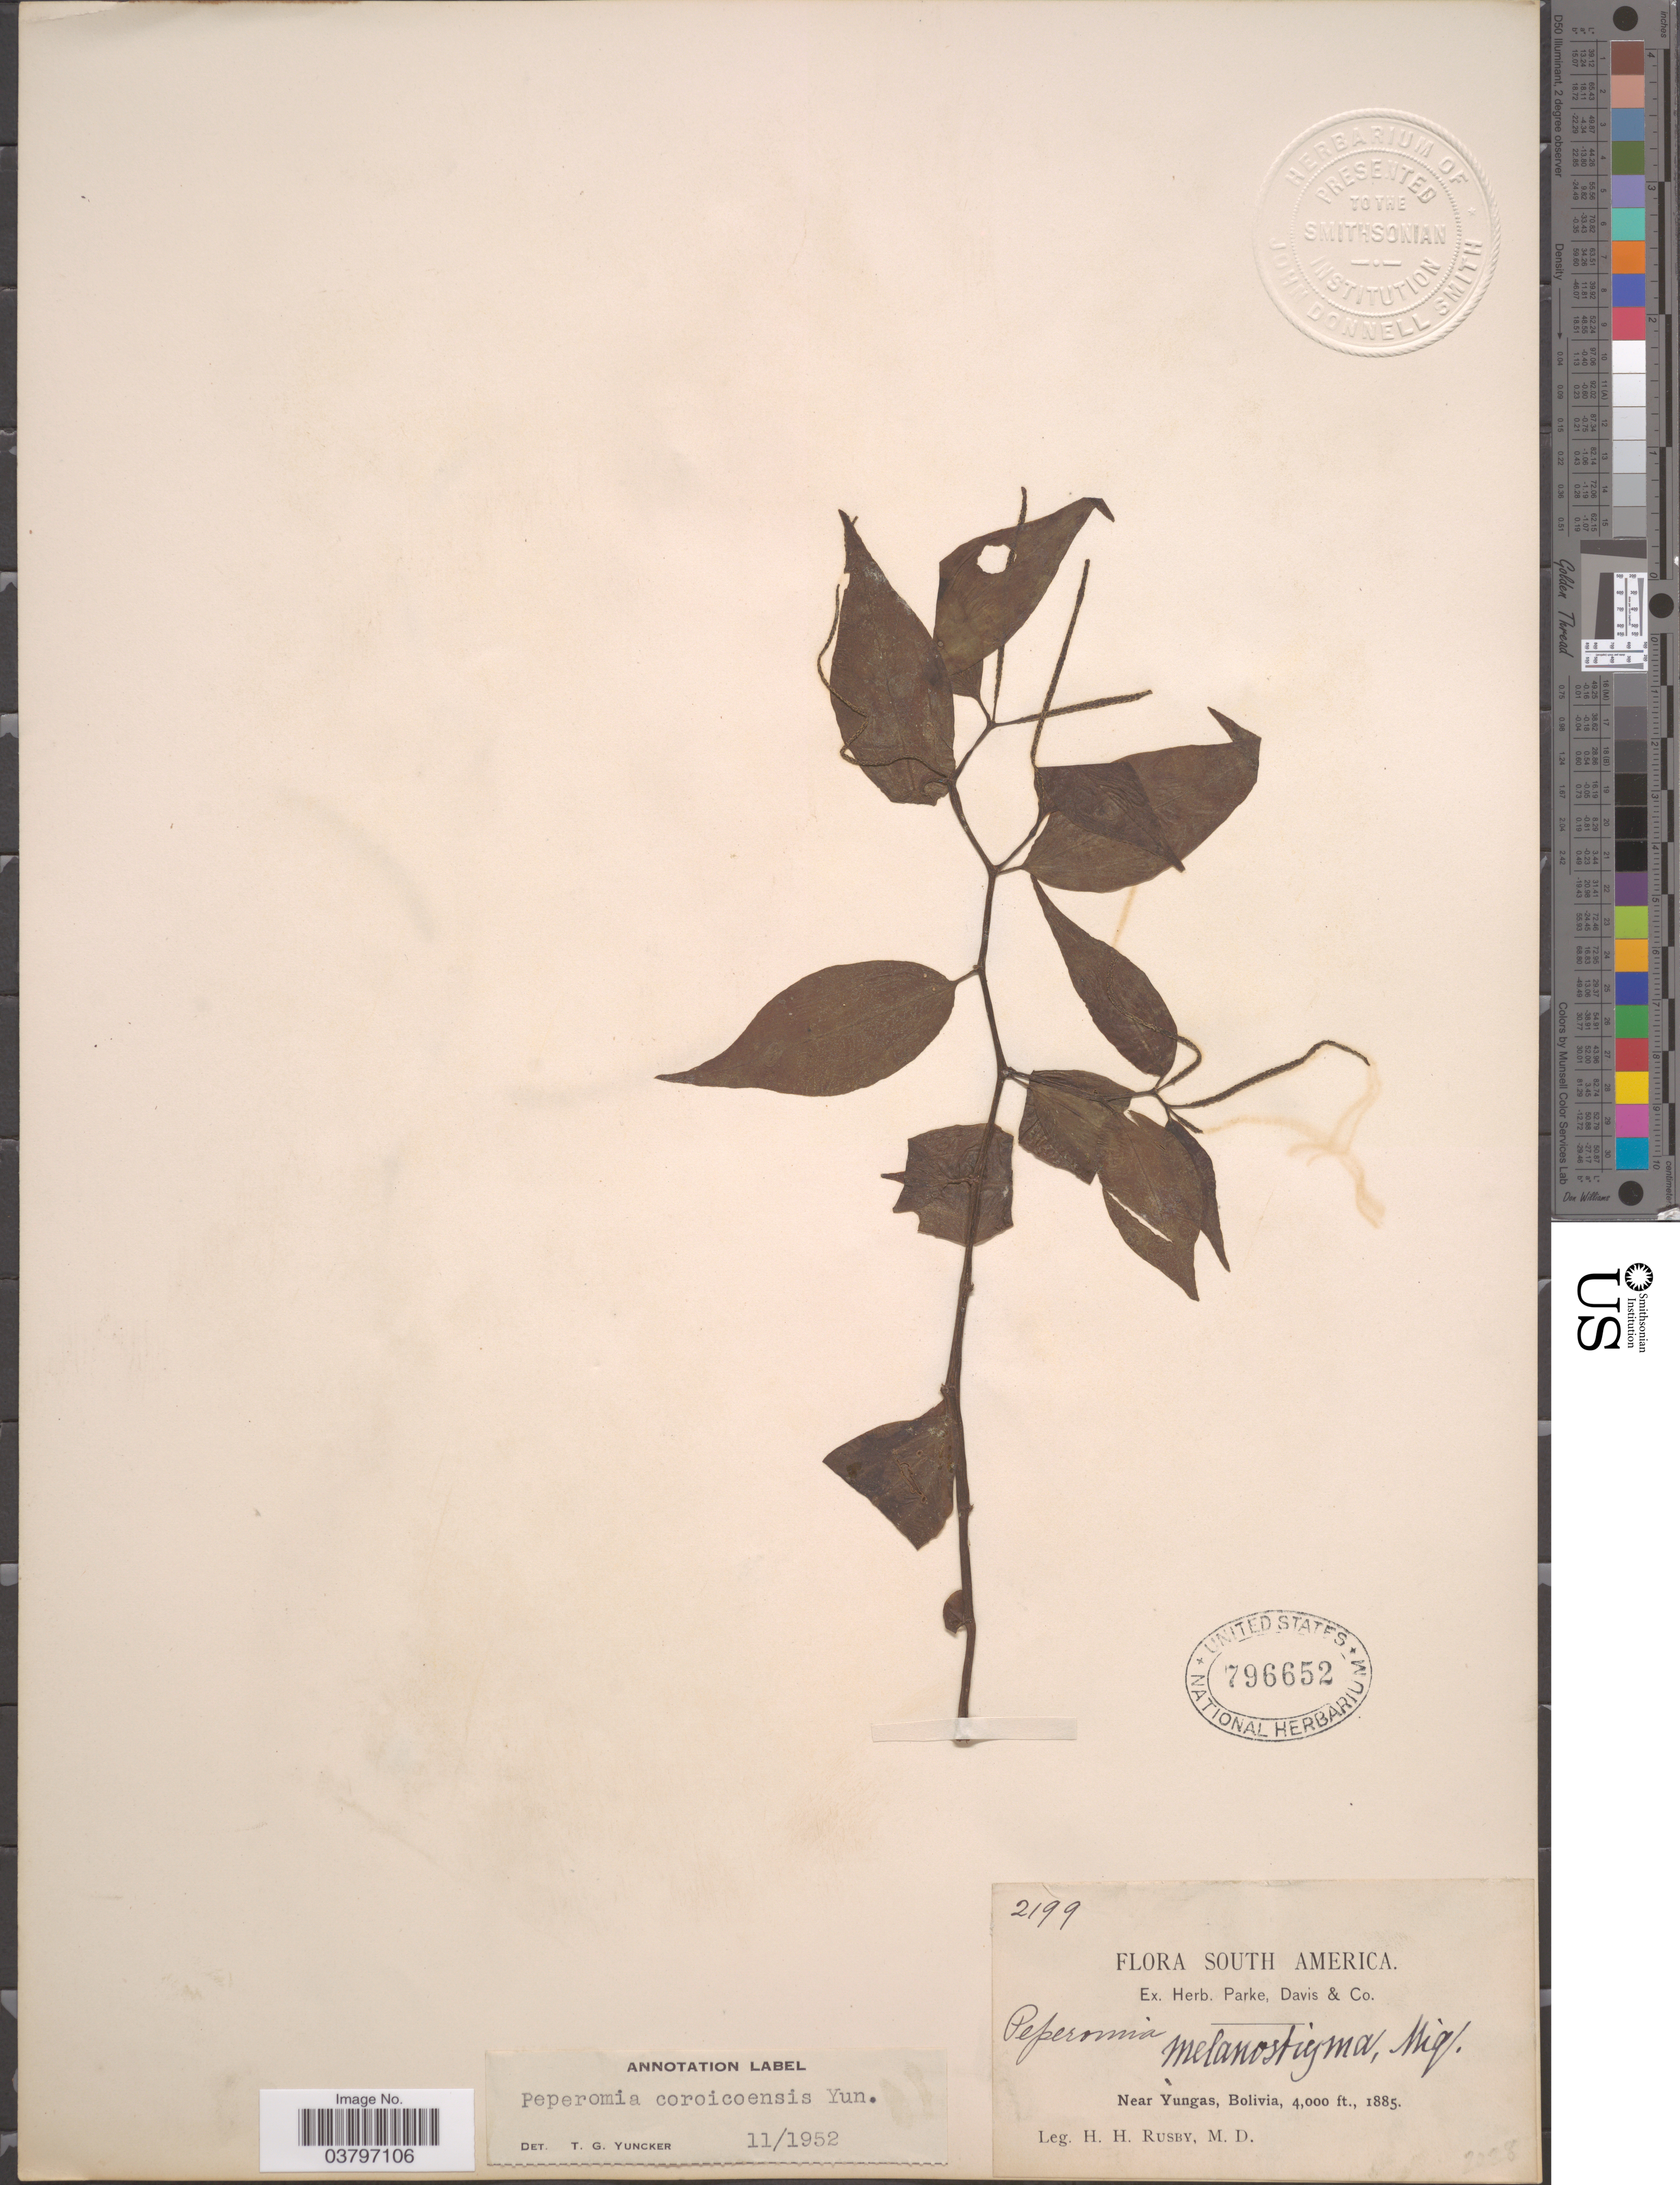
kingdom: Plantae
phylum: Tracheophyta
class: Magnoliopsida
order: Piperales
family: Piperaceae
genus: Peperomia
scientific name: Peperomia coroicoensis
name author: Yunck.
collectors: H. H. Rusby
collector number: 2199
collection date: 1885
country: Bolivia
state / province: La Paz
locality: Near Yungas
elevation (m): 1219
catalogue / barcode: US 796652